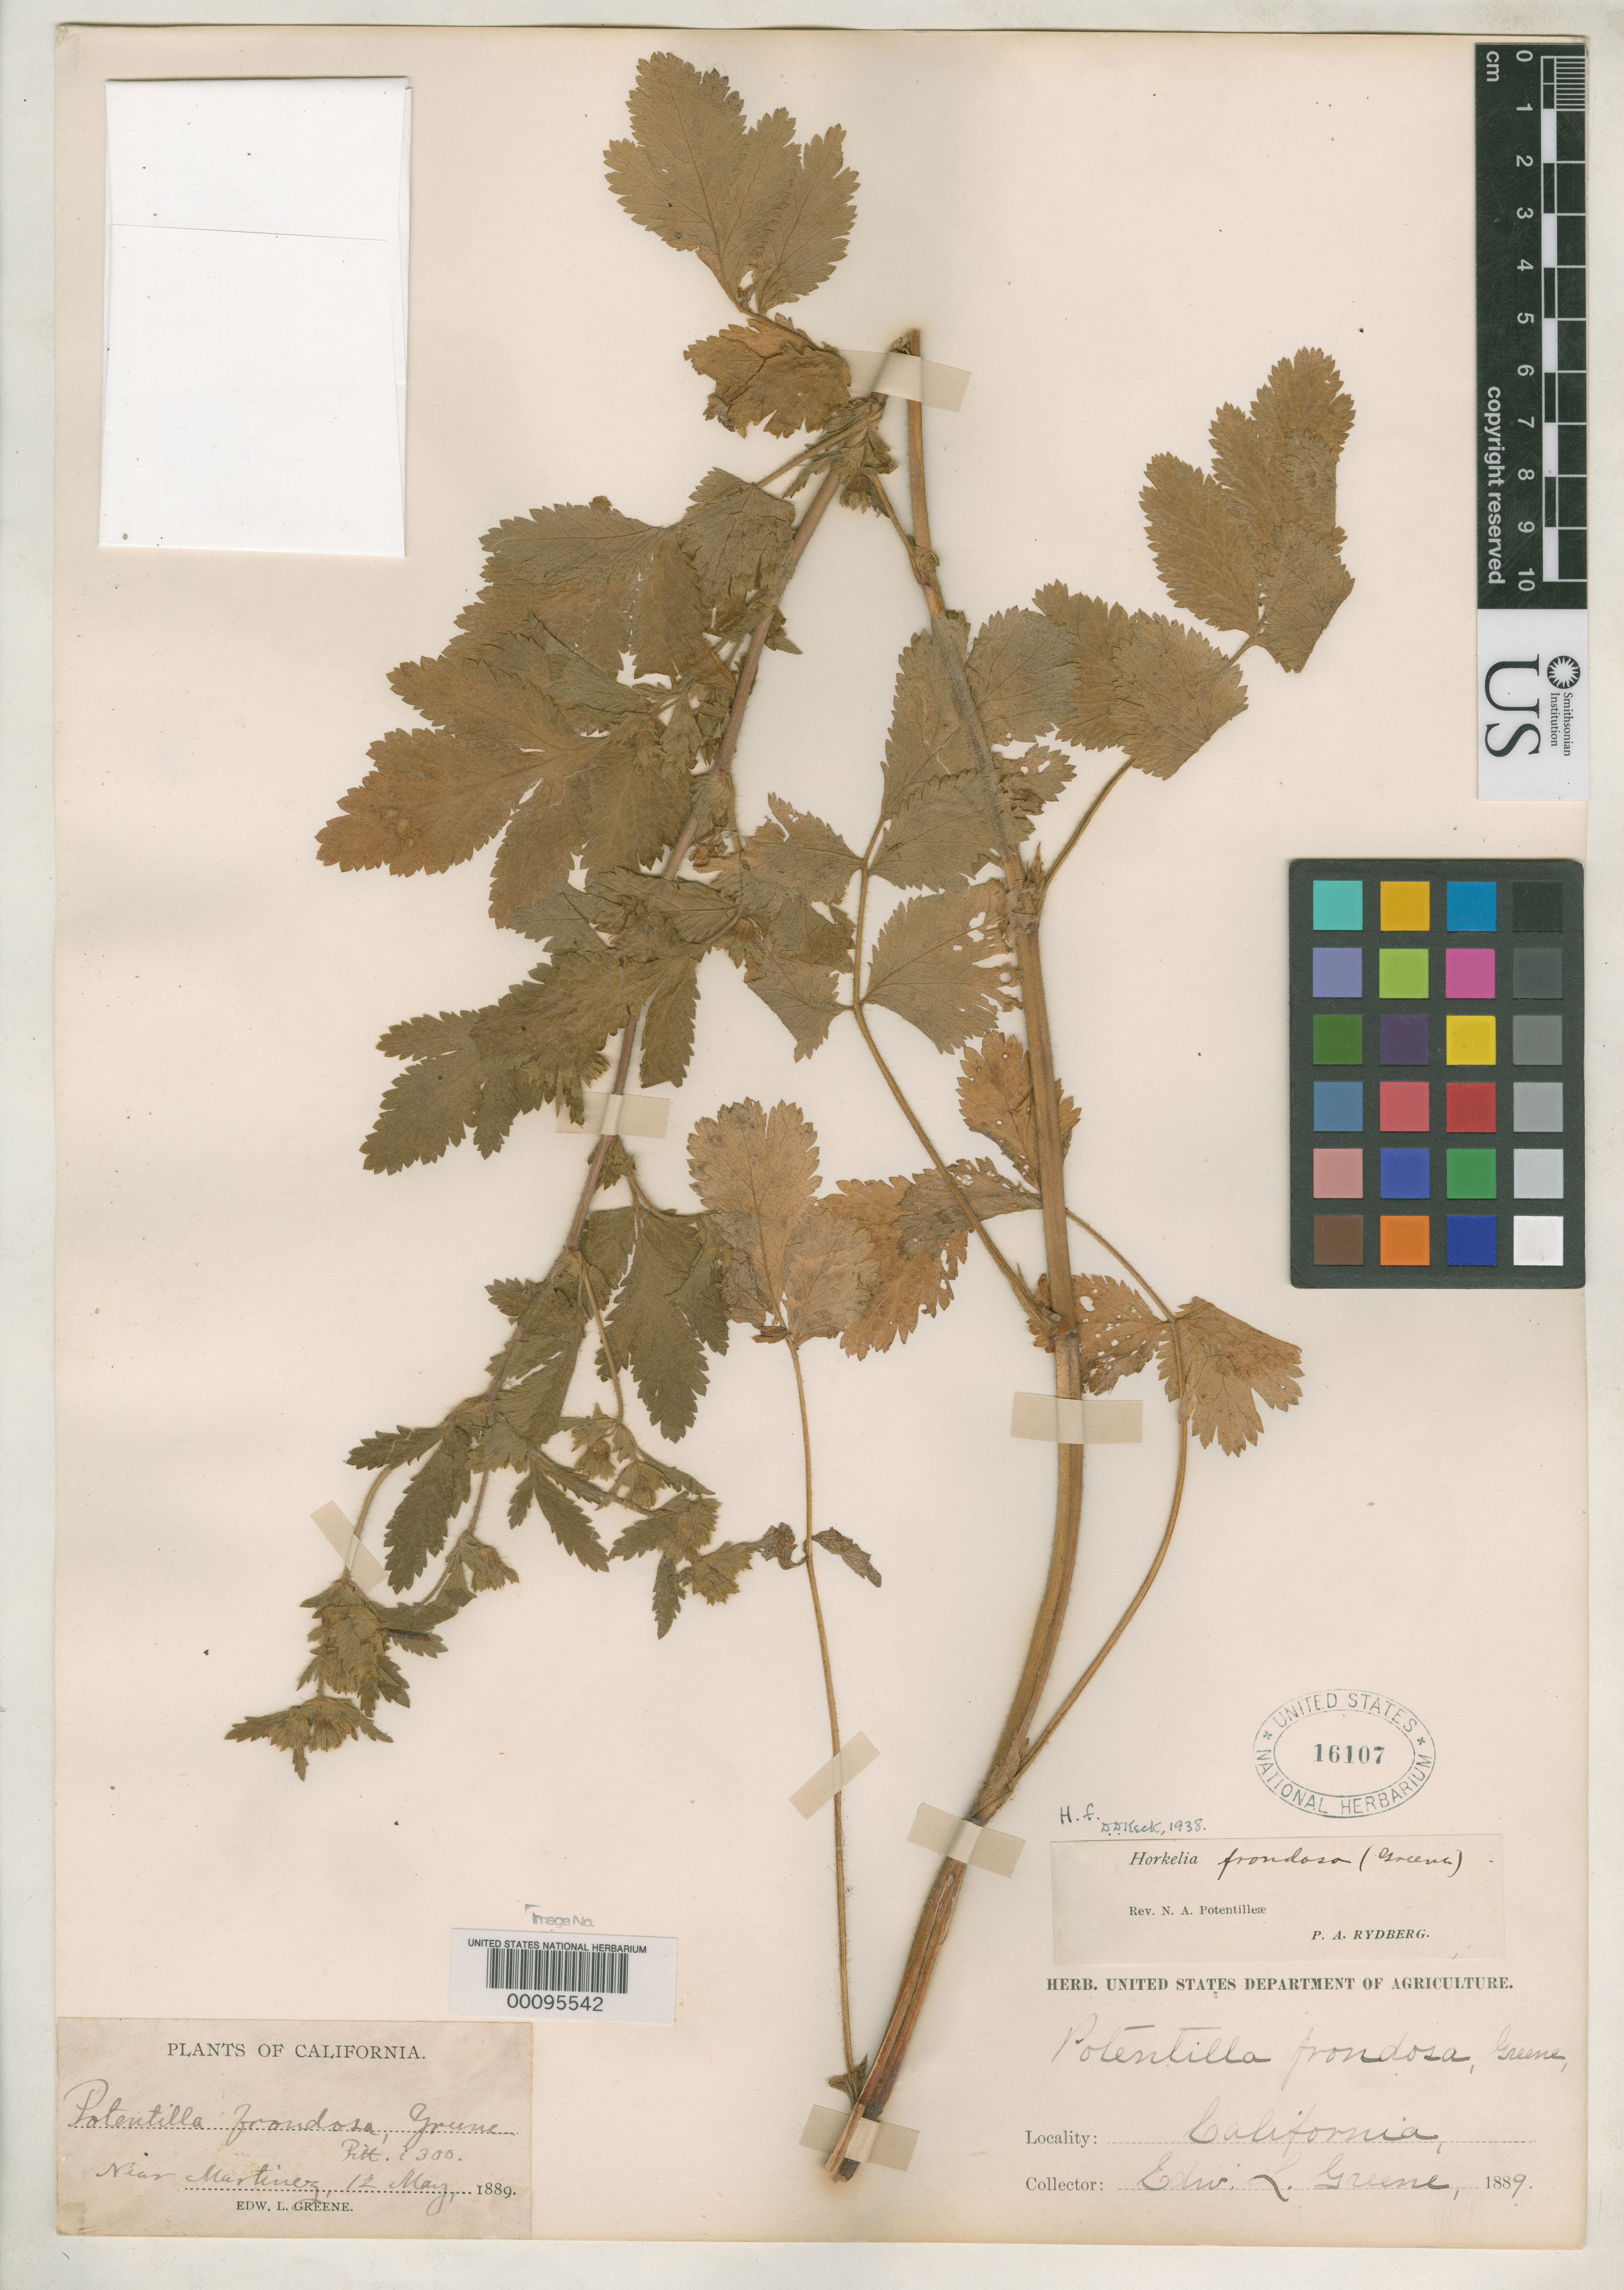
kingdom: Plantae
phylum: Tracheophyta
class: Magnoliopsida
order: Rosales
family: Rosaceae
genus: Potentilla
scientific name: Potentilla frondosa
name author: Greene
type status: Type Collection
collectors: E. L. Greene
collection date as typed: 12 May 1889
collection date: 1889-05-12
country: United States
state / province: California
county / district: Contra Costa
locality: Near Martinez.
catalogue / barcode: US 16107